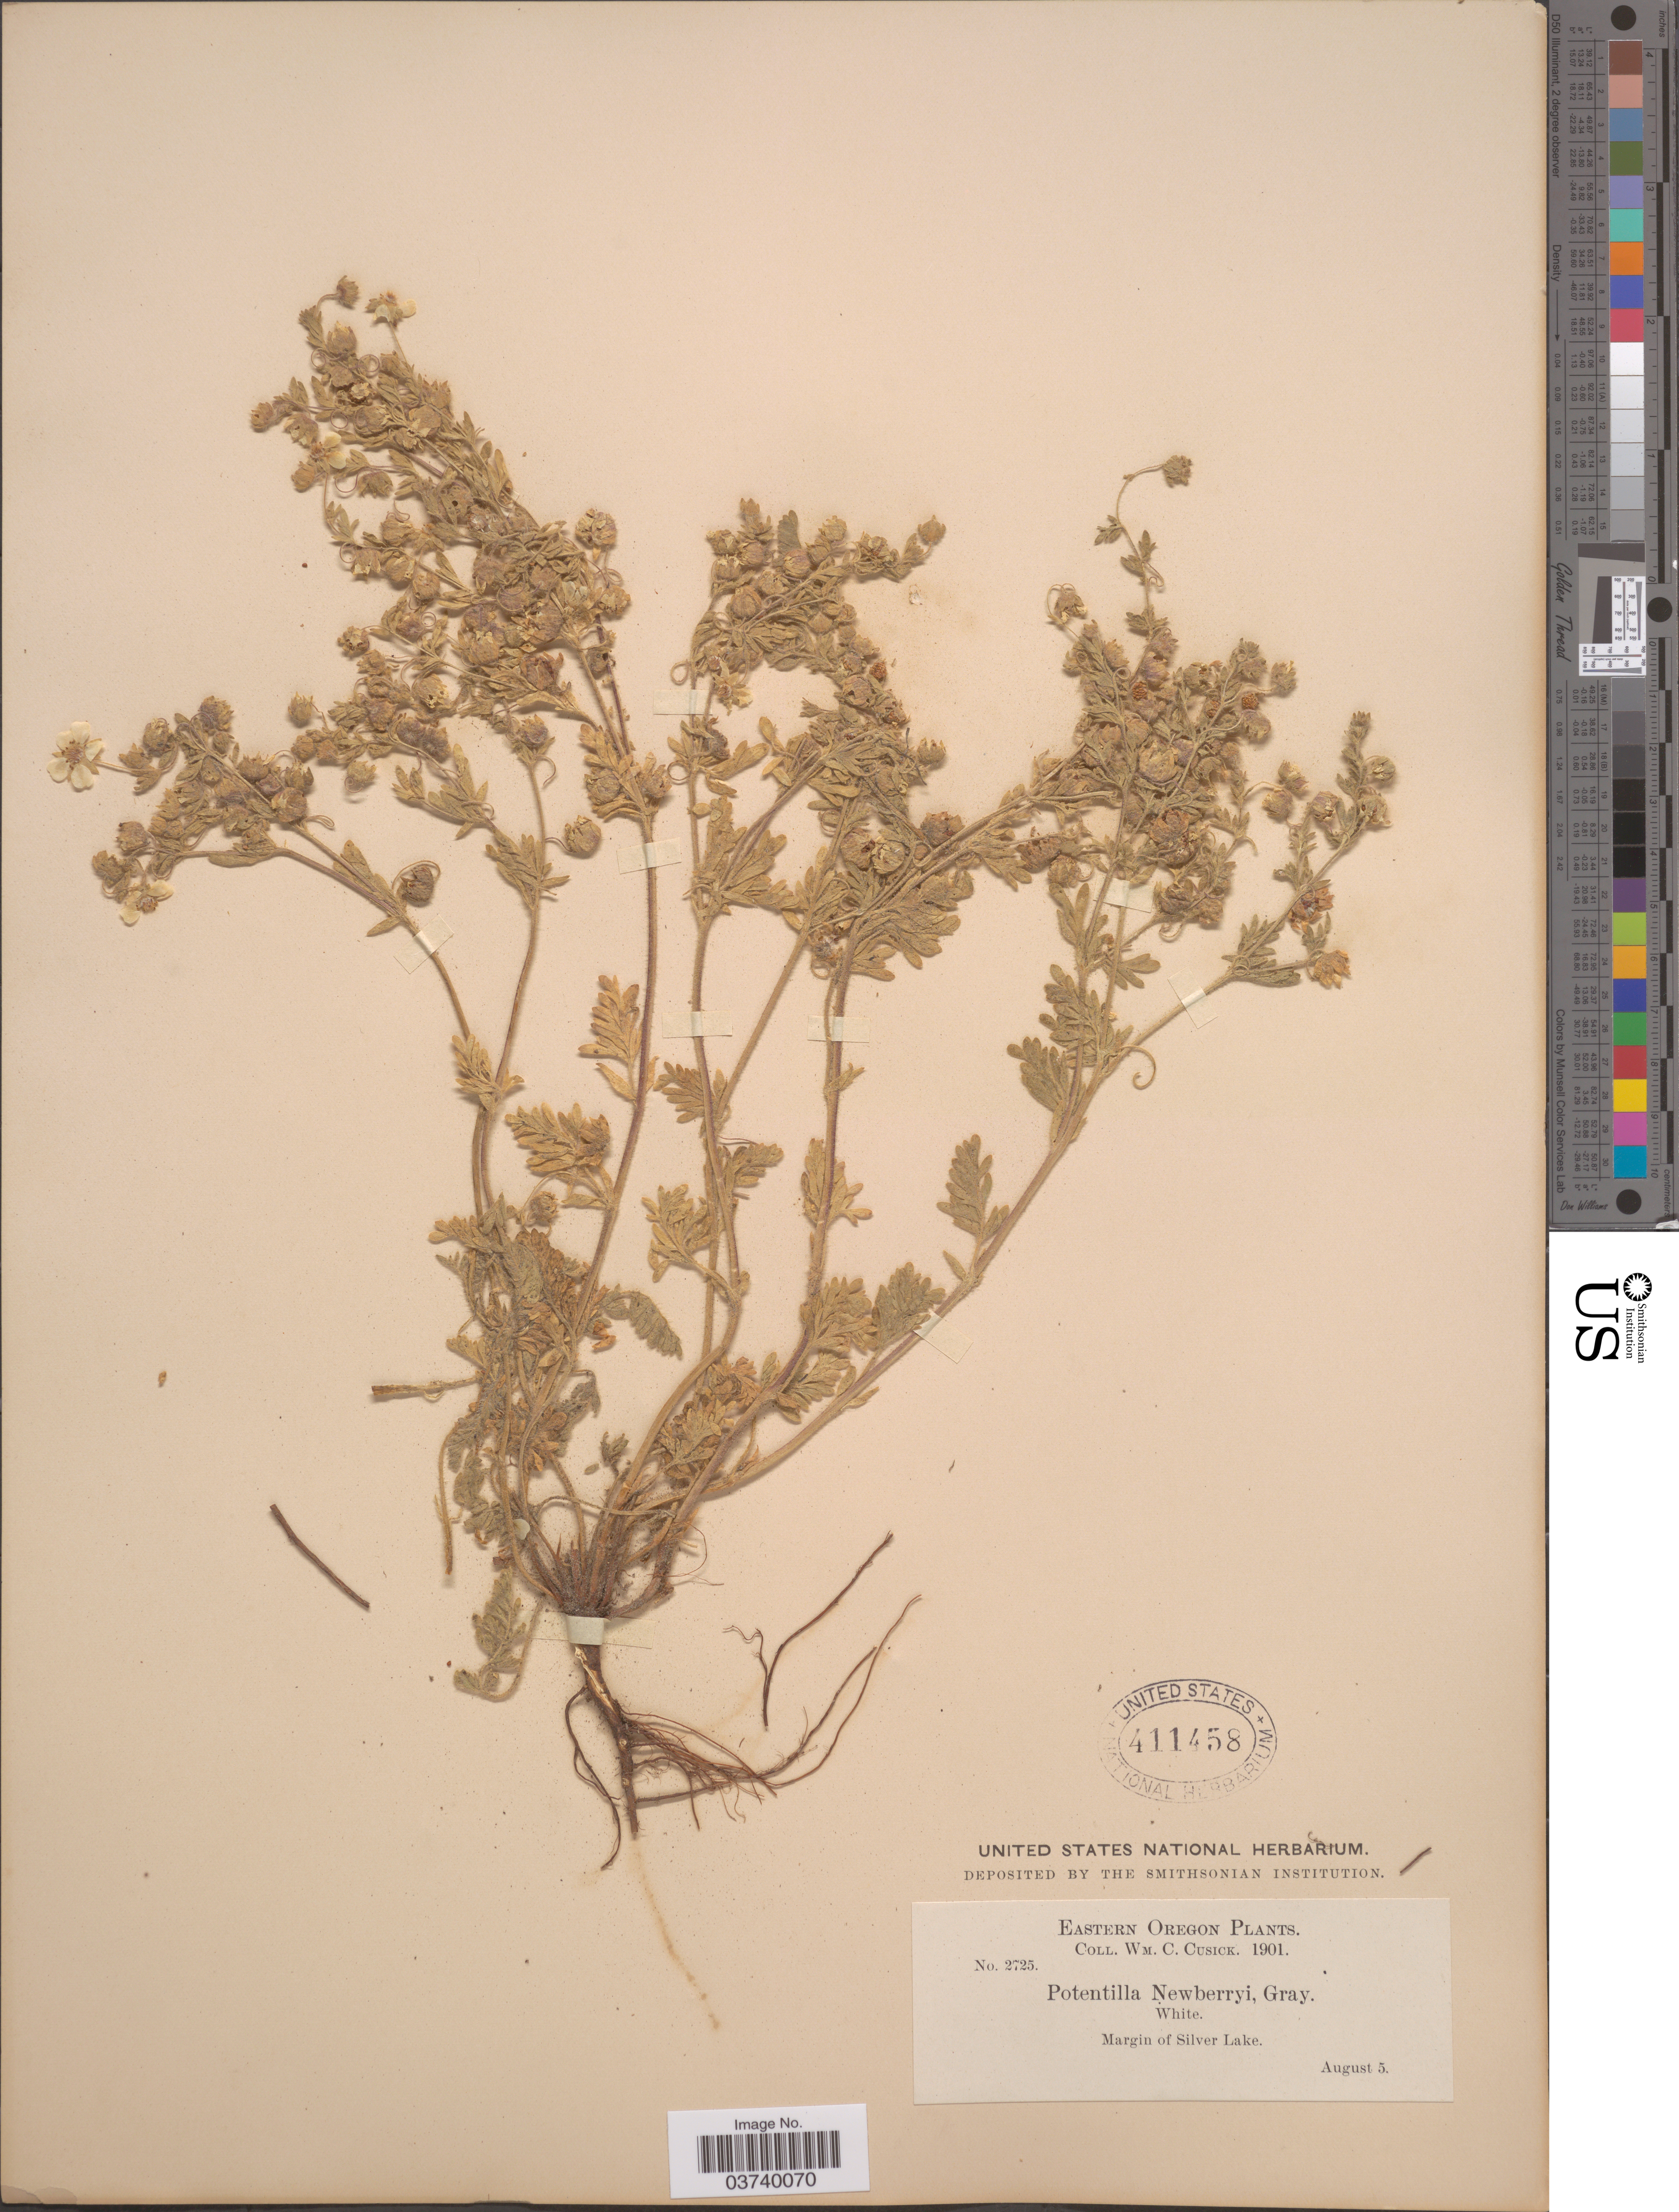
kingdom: Plantae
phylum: Tracheophyta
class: Magnoliopsida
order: Rosales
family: Rosaceae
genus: Potentilla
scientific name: Potentilla newberryi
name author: A. Gray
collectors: W. C. Cusick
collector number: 2725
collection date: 1901-08-05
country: United States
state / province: Oregon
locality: Eastern Oregon. Margin of Silver Lake.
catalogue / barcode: US 411458